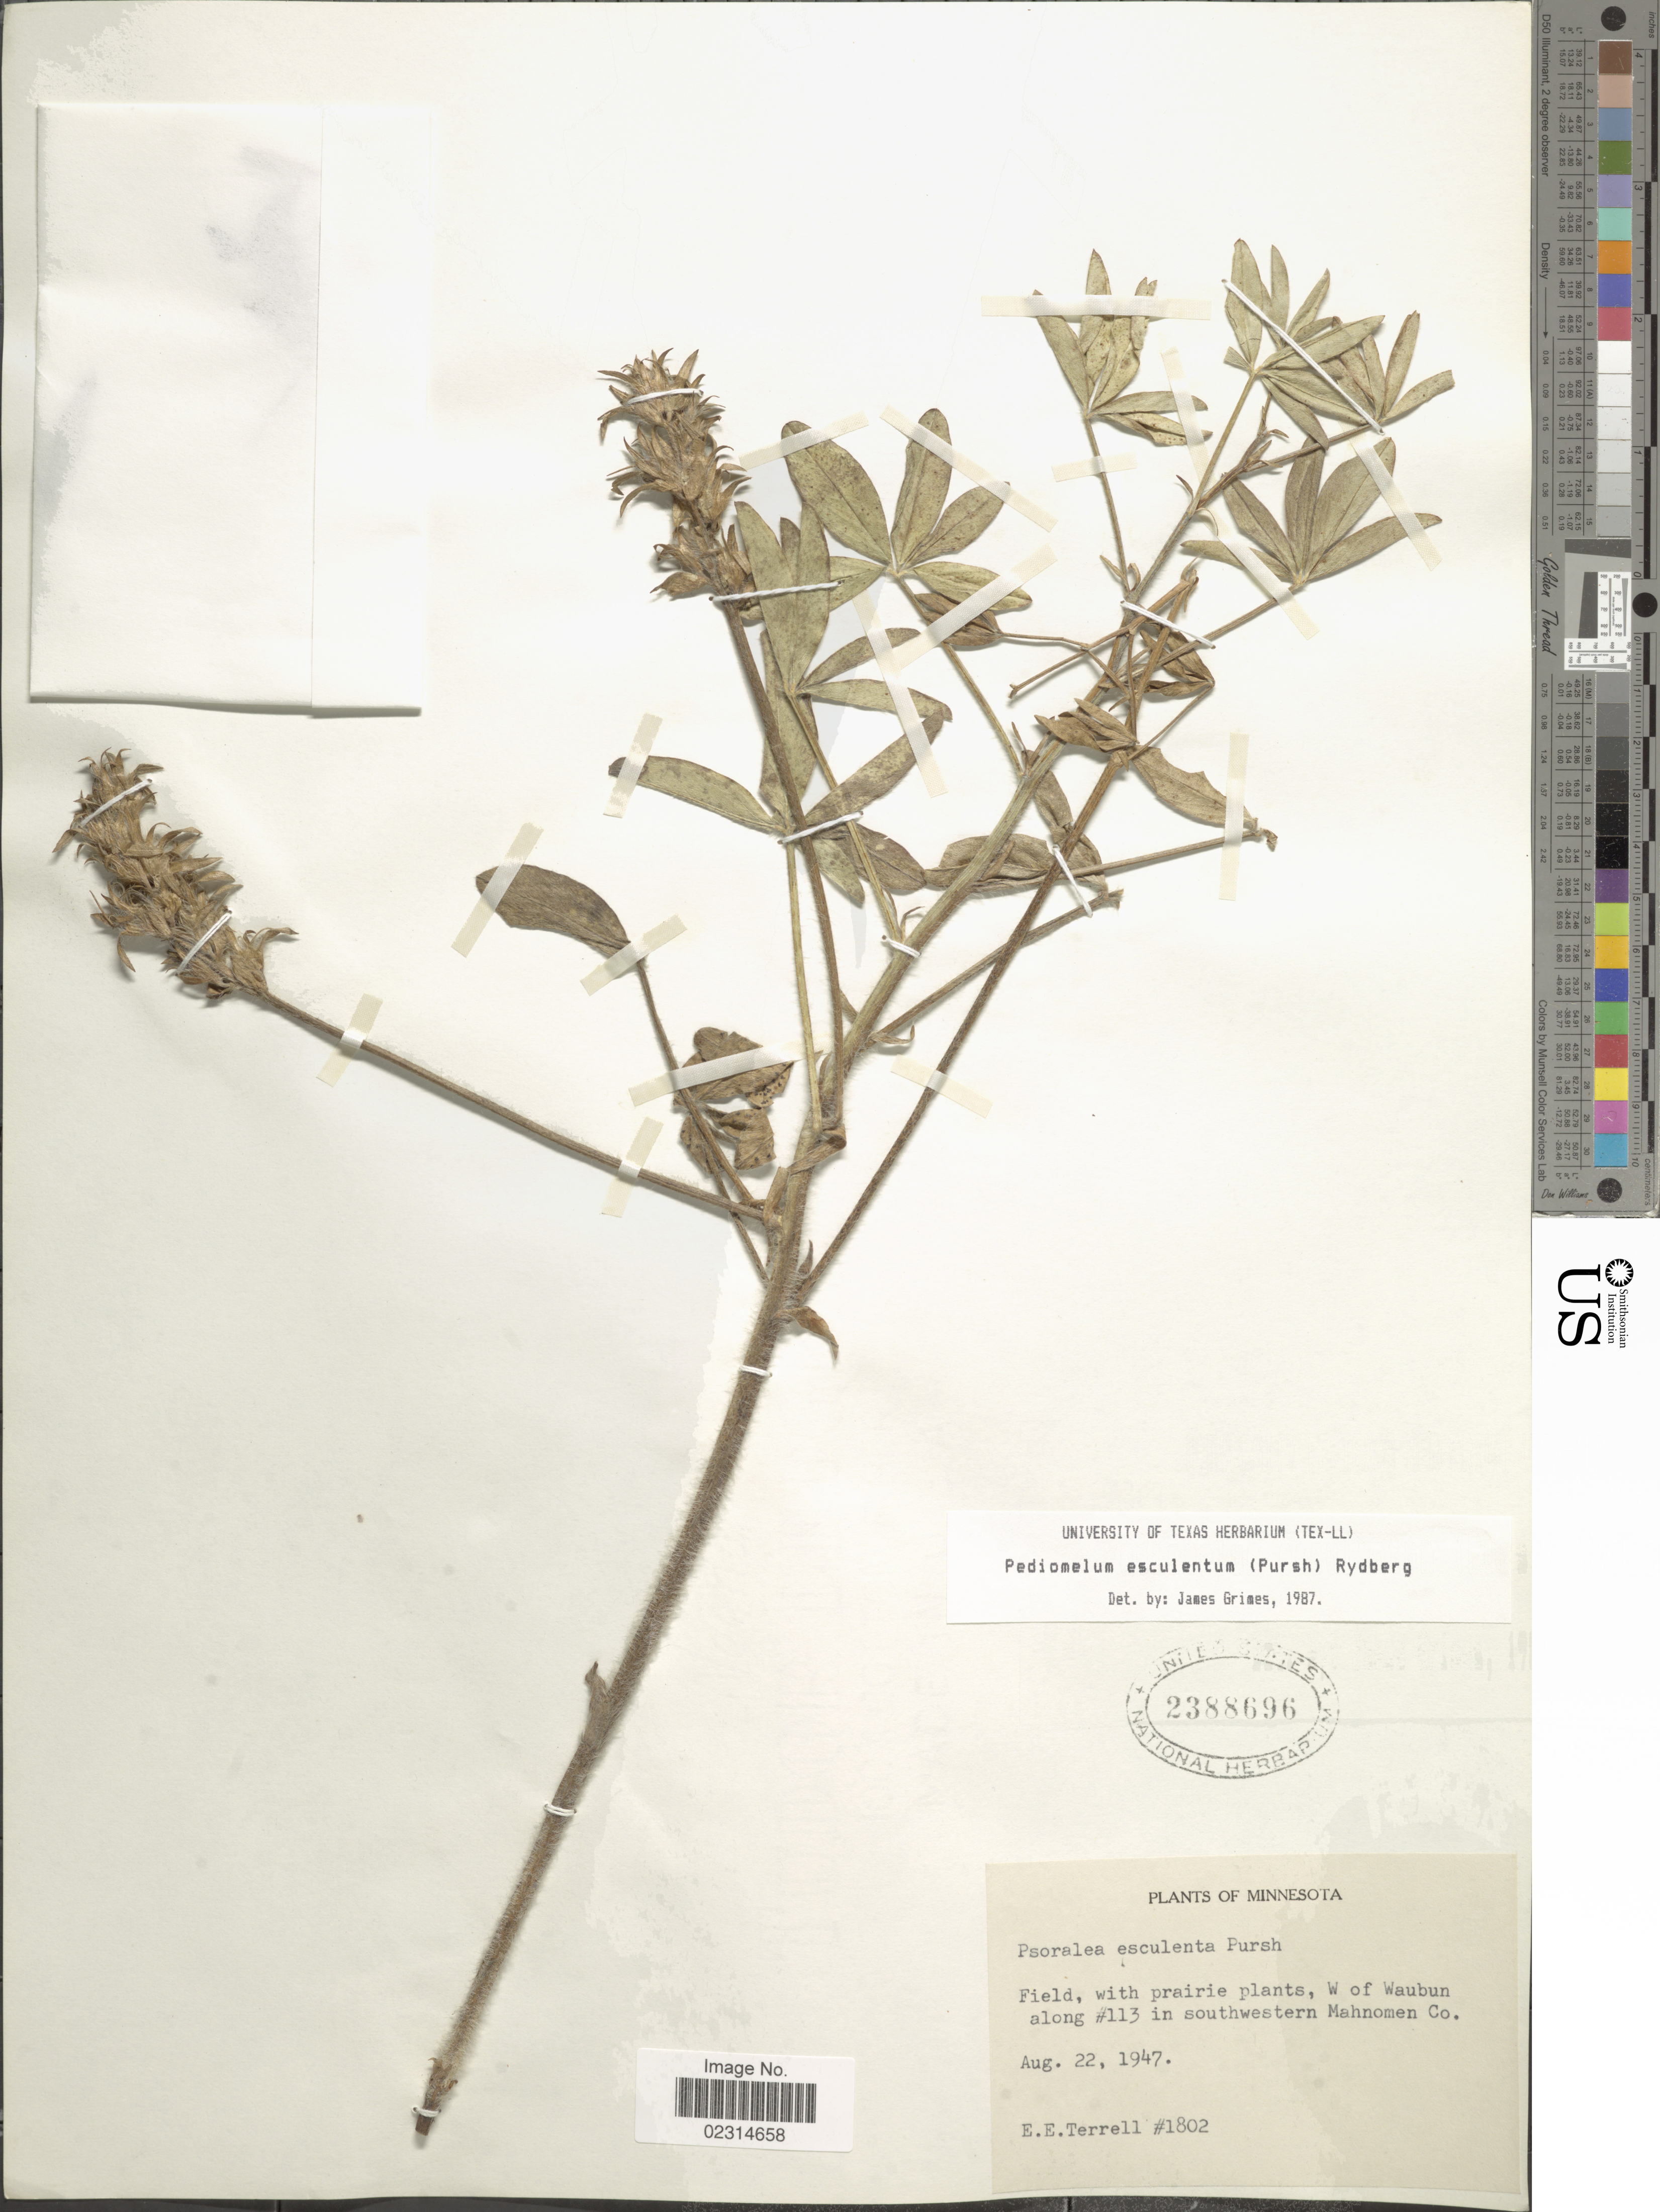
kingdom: Plantae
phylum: Tracheophyta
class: Magnoliopsida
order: Fabales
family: Fabaceae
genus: Pediomelum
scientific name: Pediomelum esculentum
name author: (Pursh) Rydb.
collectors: E. E. Terrell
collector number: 1802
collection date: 1947-08-22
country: United States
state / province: Minnesota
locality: Field, with prairie plants, W of Waubun along #113 in southwestern Mahnomen Co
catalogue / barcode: US 2388696